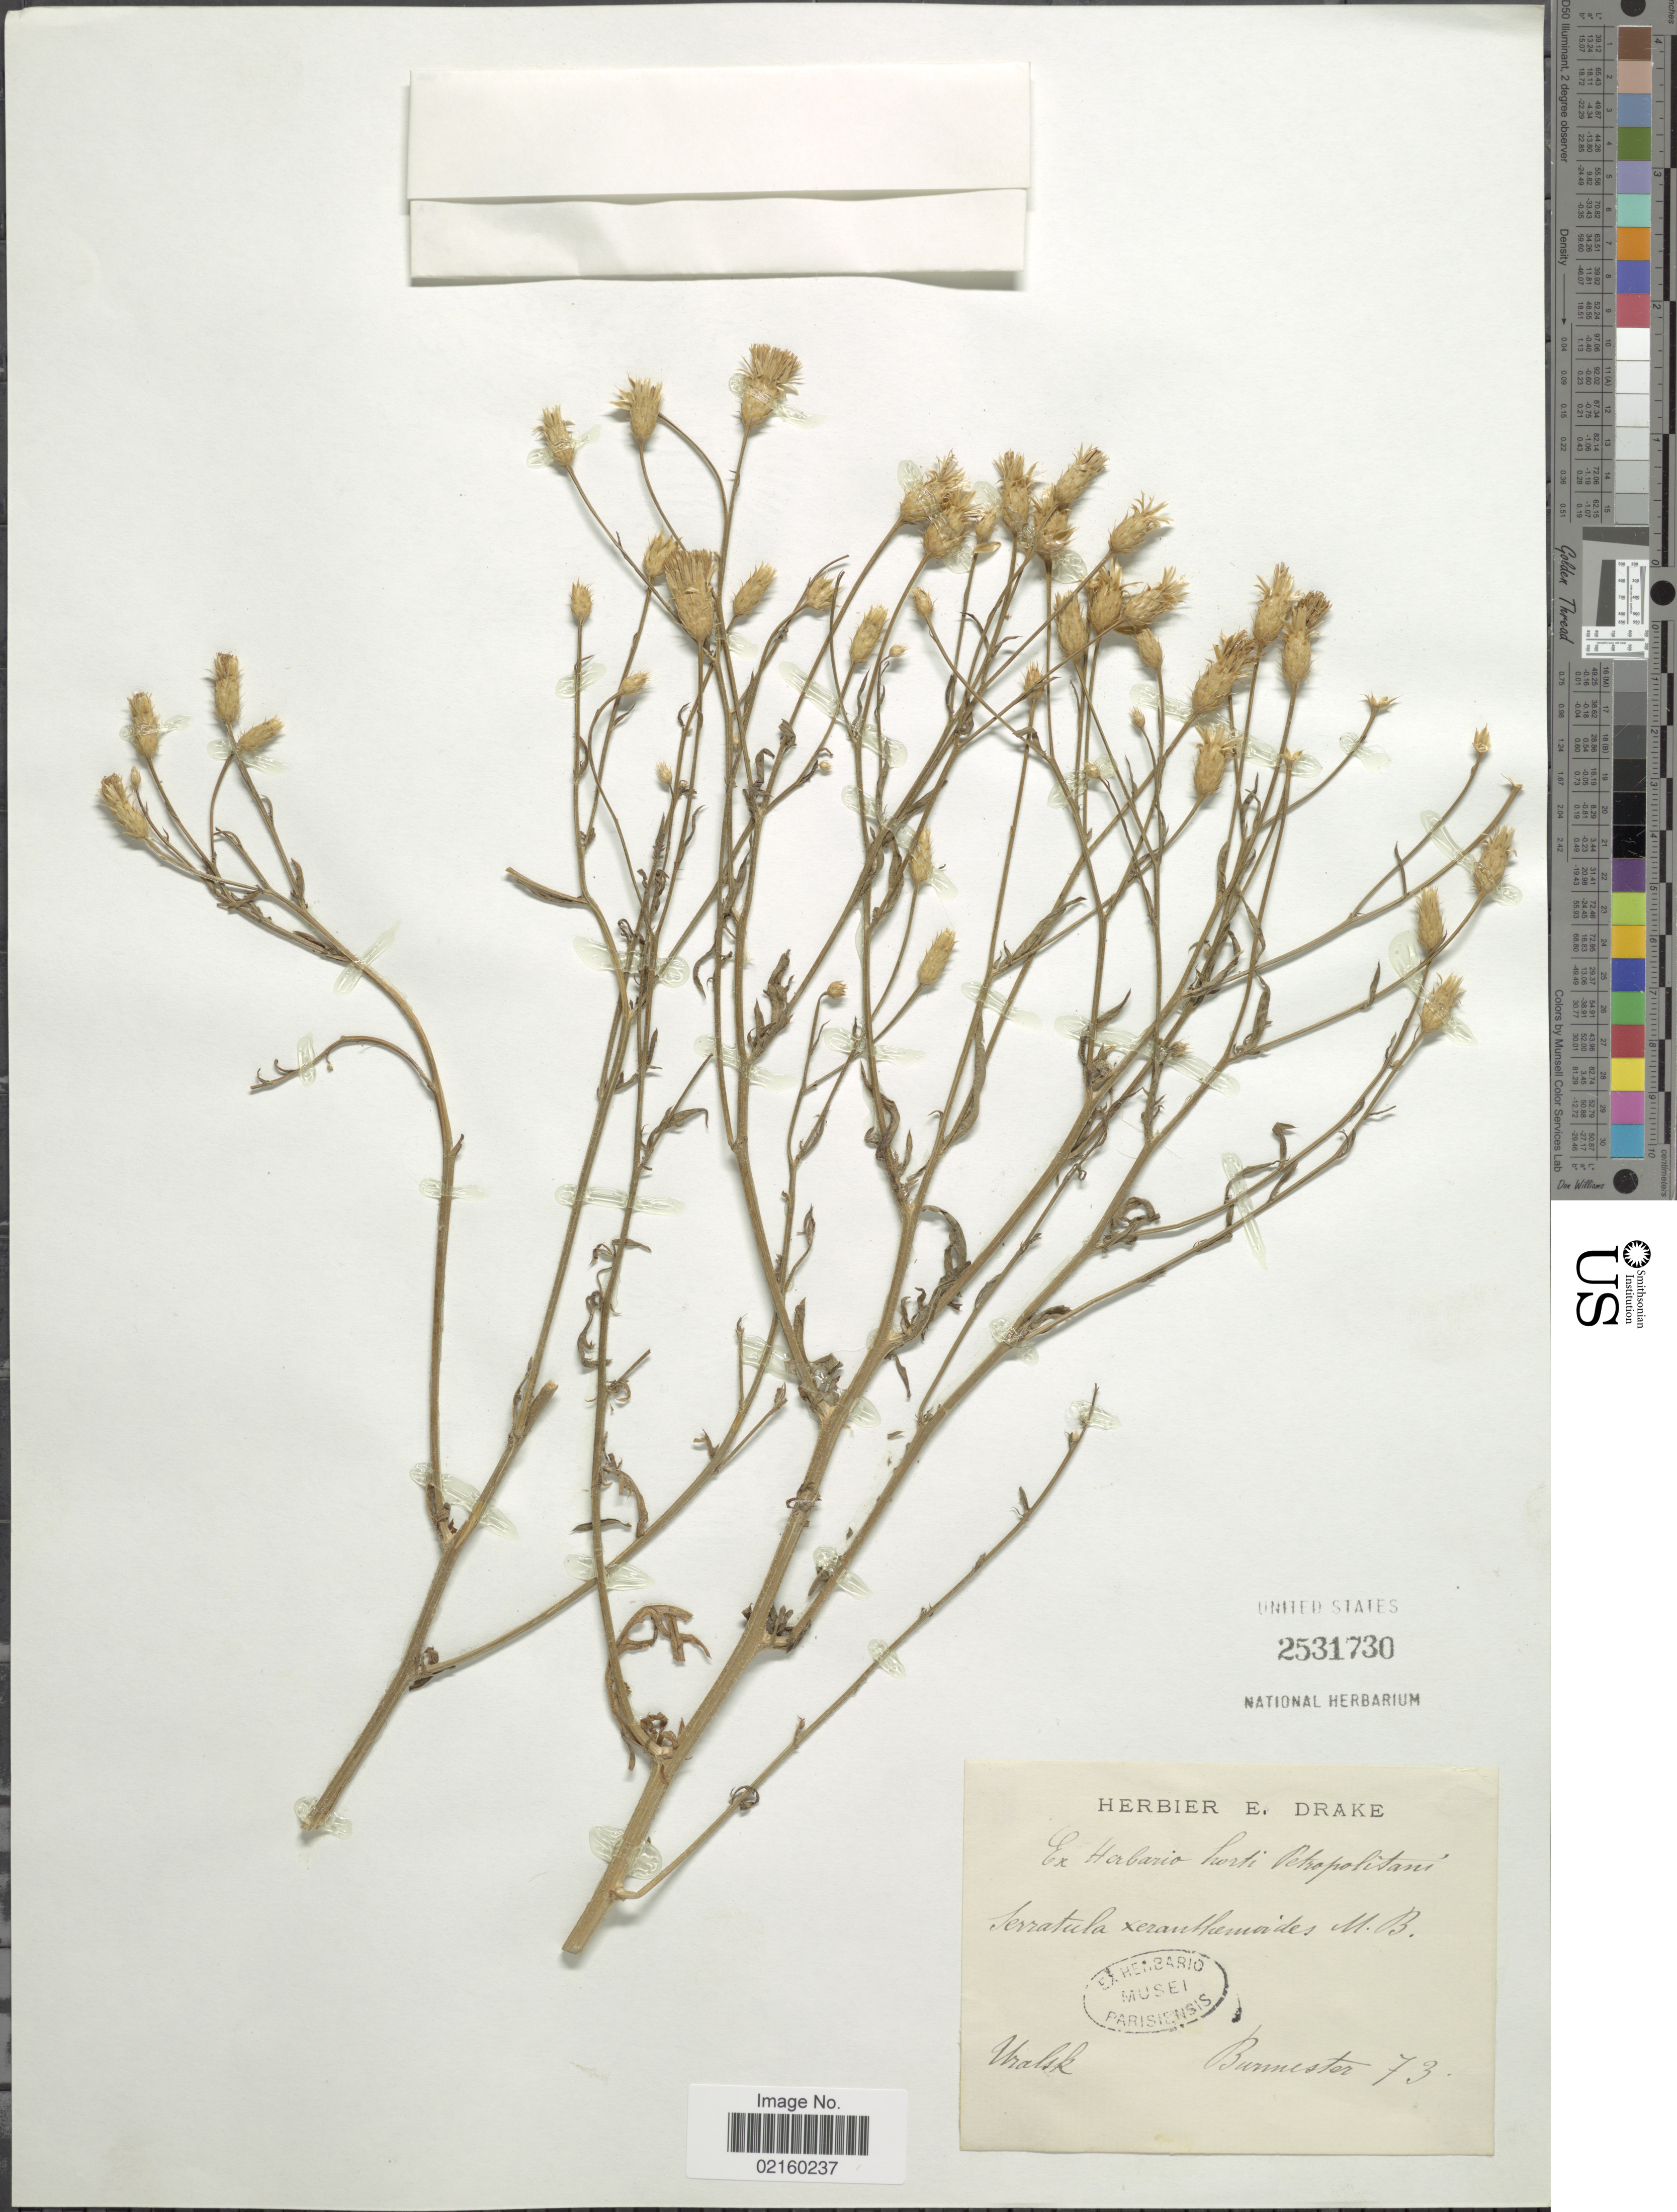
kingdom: Plantae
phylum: Tracheophyta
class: Magnoliopsida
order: Asterales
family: Asteraceae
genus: Klasea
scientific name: Klasea erucifolia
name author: (L.) Greuter & Wagenitz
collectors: Burmester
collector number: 73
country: Russian Federation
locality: Uralsk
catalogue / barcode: US 2531730